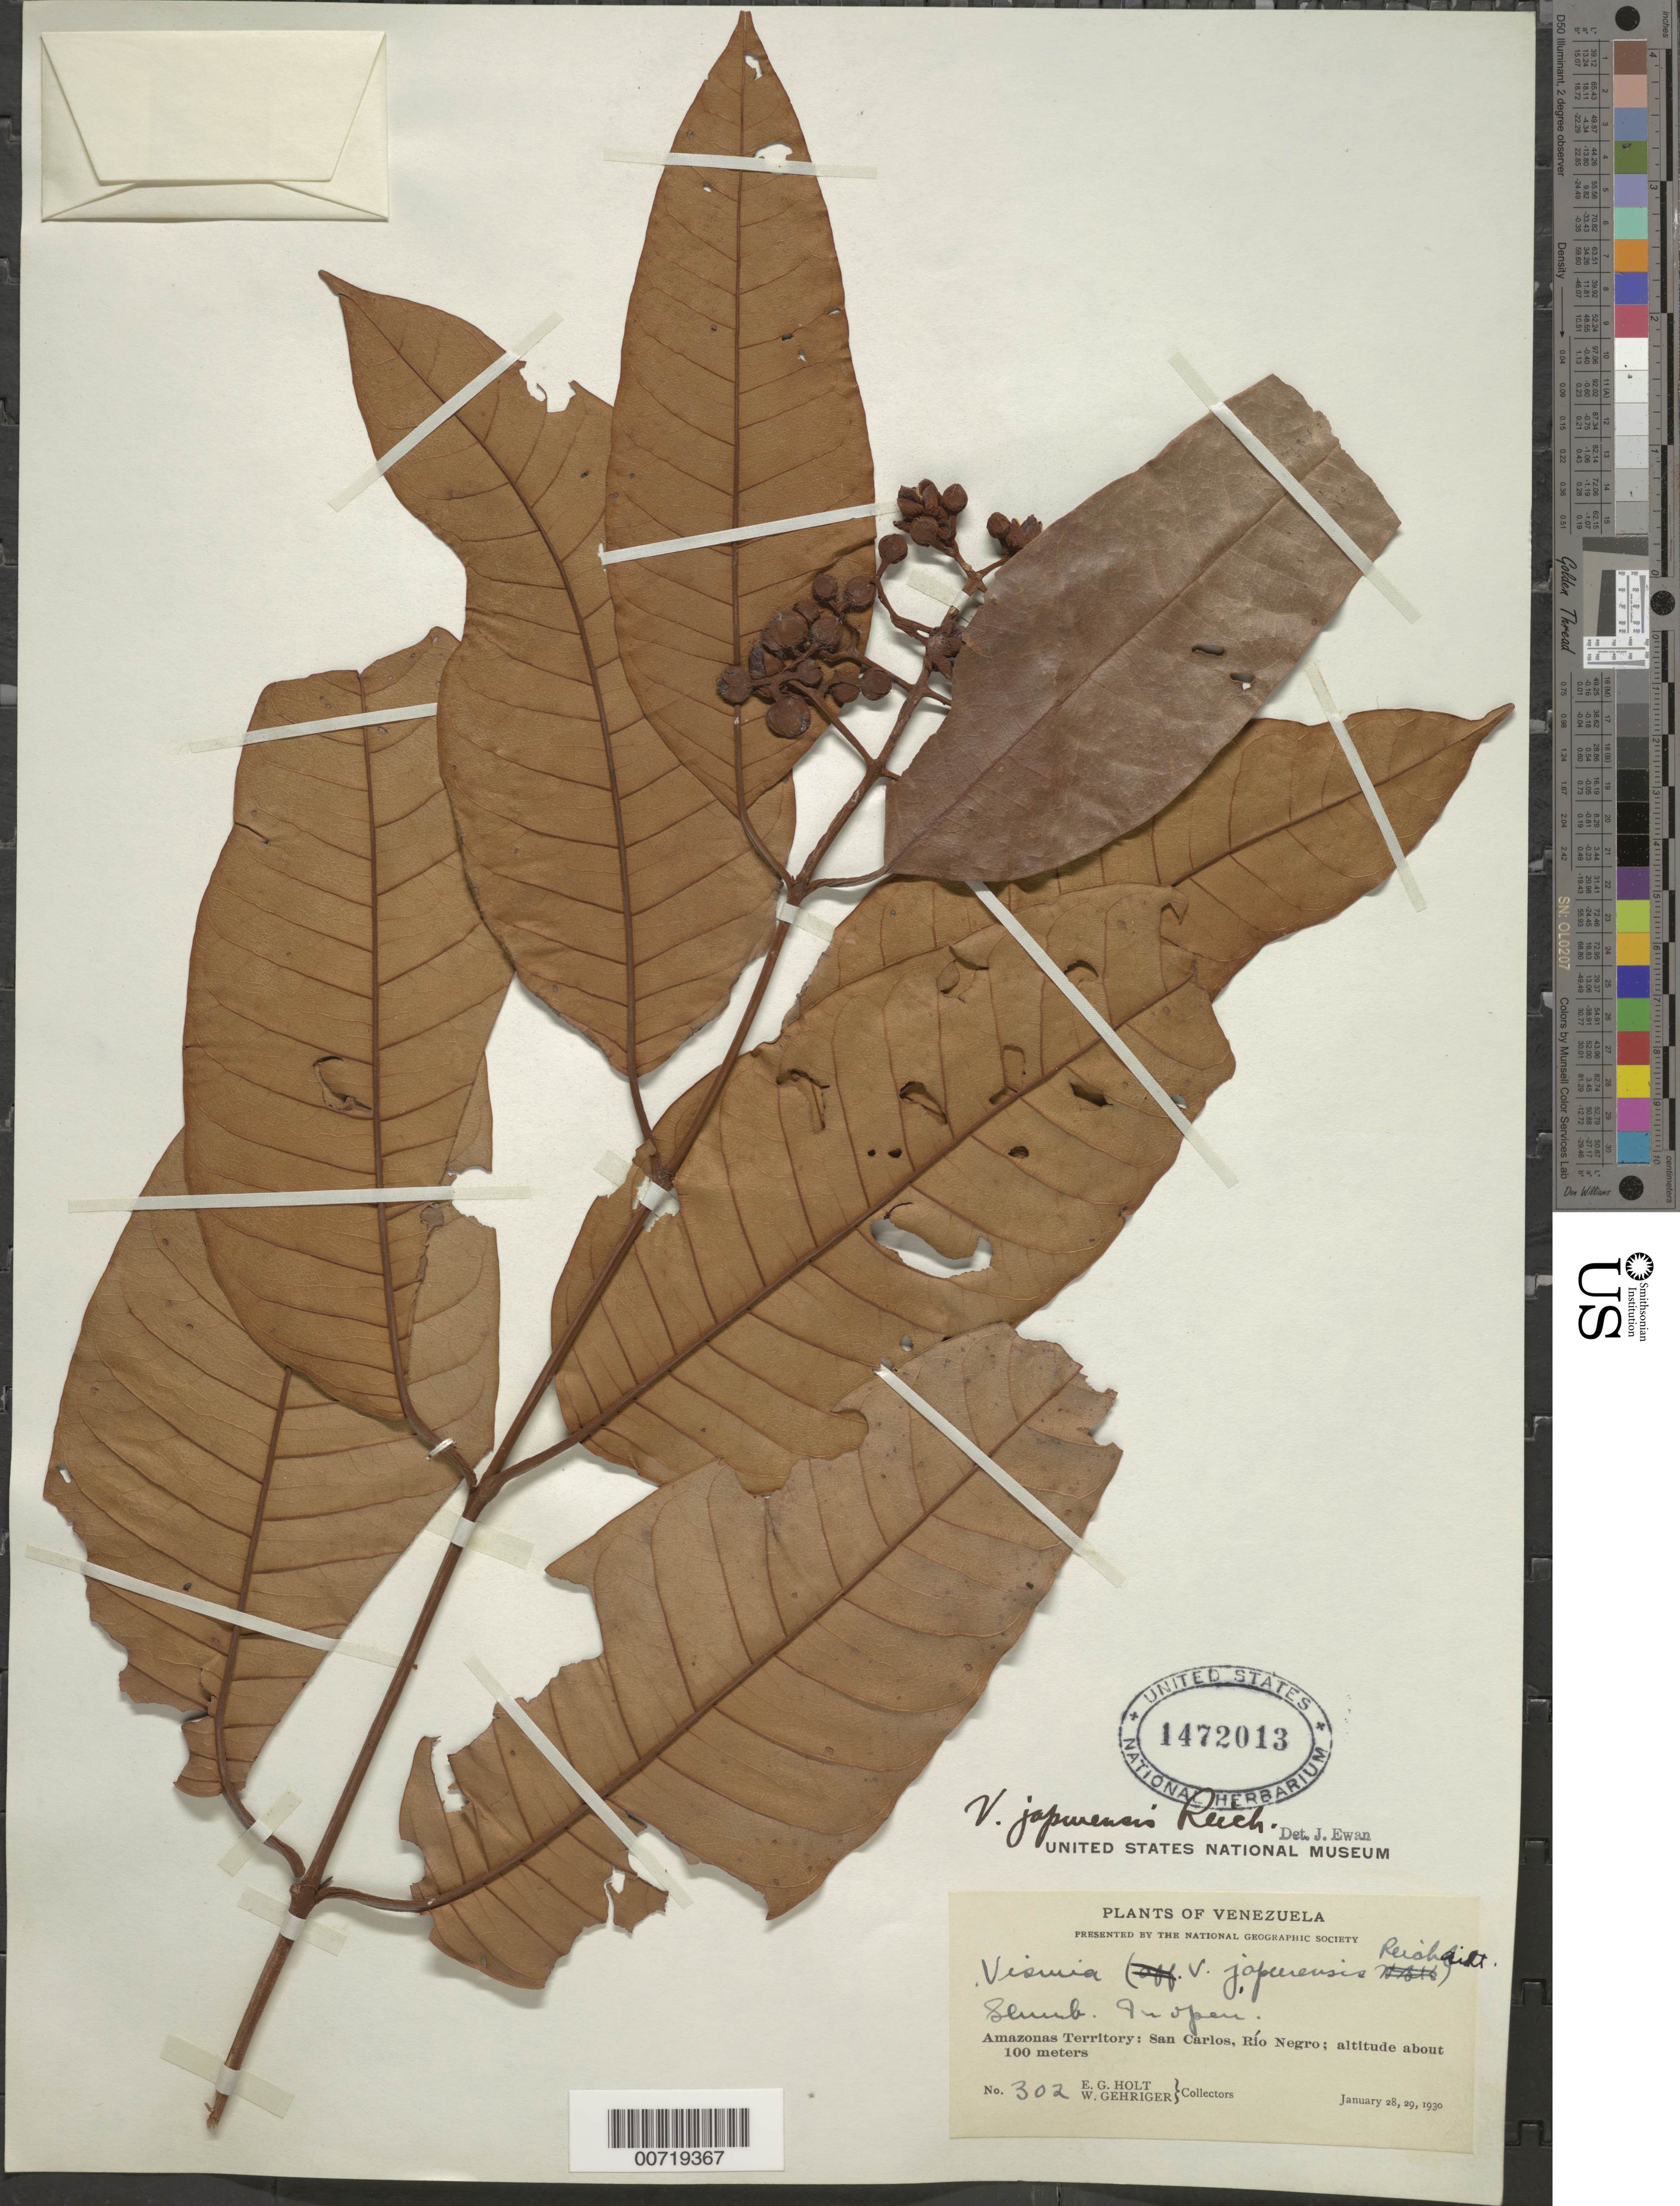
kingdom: Plantae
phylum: Tracheophyta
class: Magnoliopsida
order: Malpighiales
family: Hypericaceae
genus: Vismia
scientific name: Vismia japurensis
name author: Reichardt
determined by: Ewan, J. A.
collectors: E. Holt & W. Gehriger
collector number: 302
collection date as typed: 28-Jan-30 to 29-Jan-30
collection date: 1930-01-28/1930-01-29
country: Venezuela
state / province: Amazonas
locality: San Carlos de Río Negro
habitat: In open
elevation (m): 100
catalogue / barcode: US 1472013